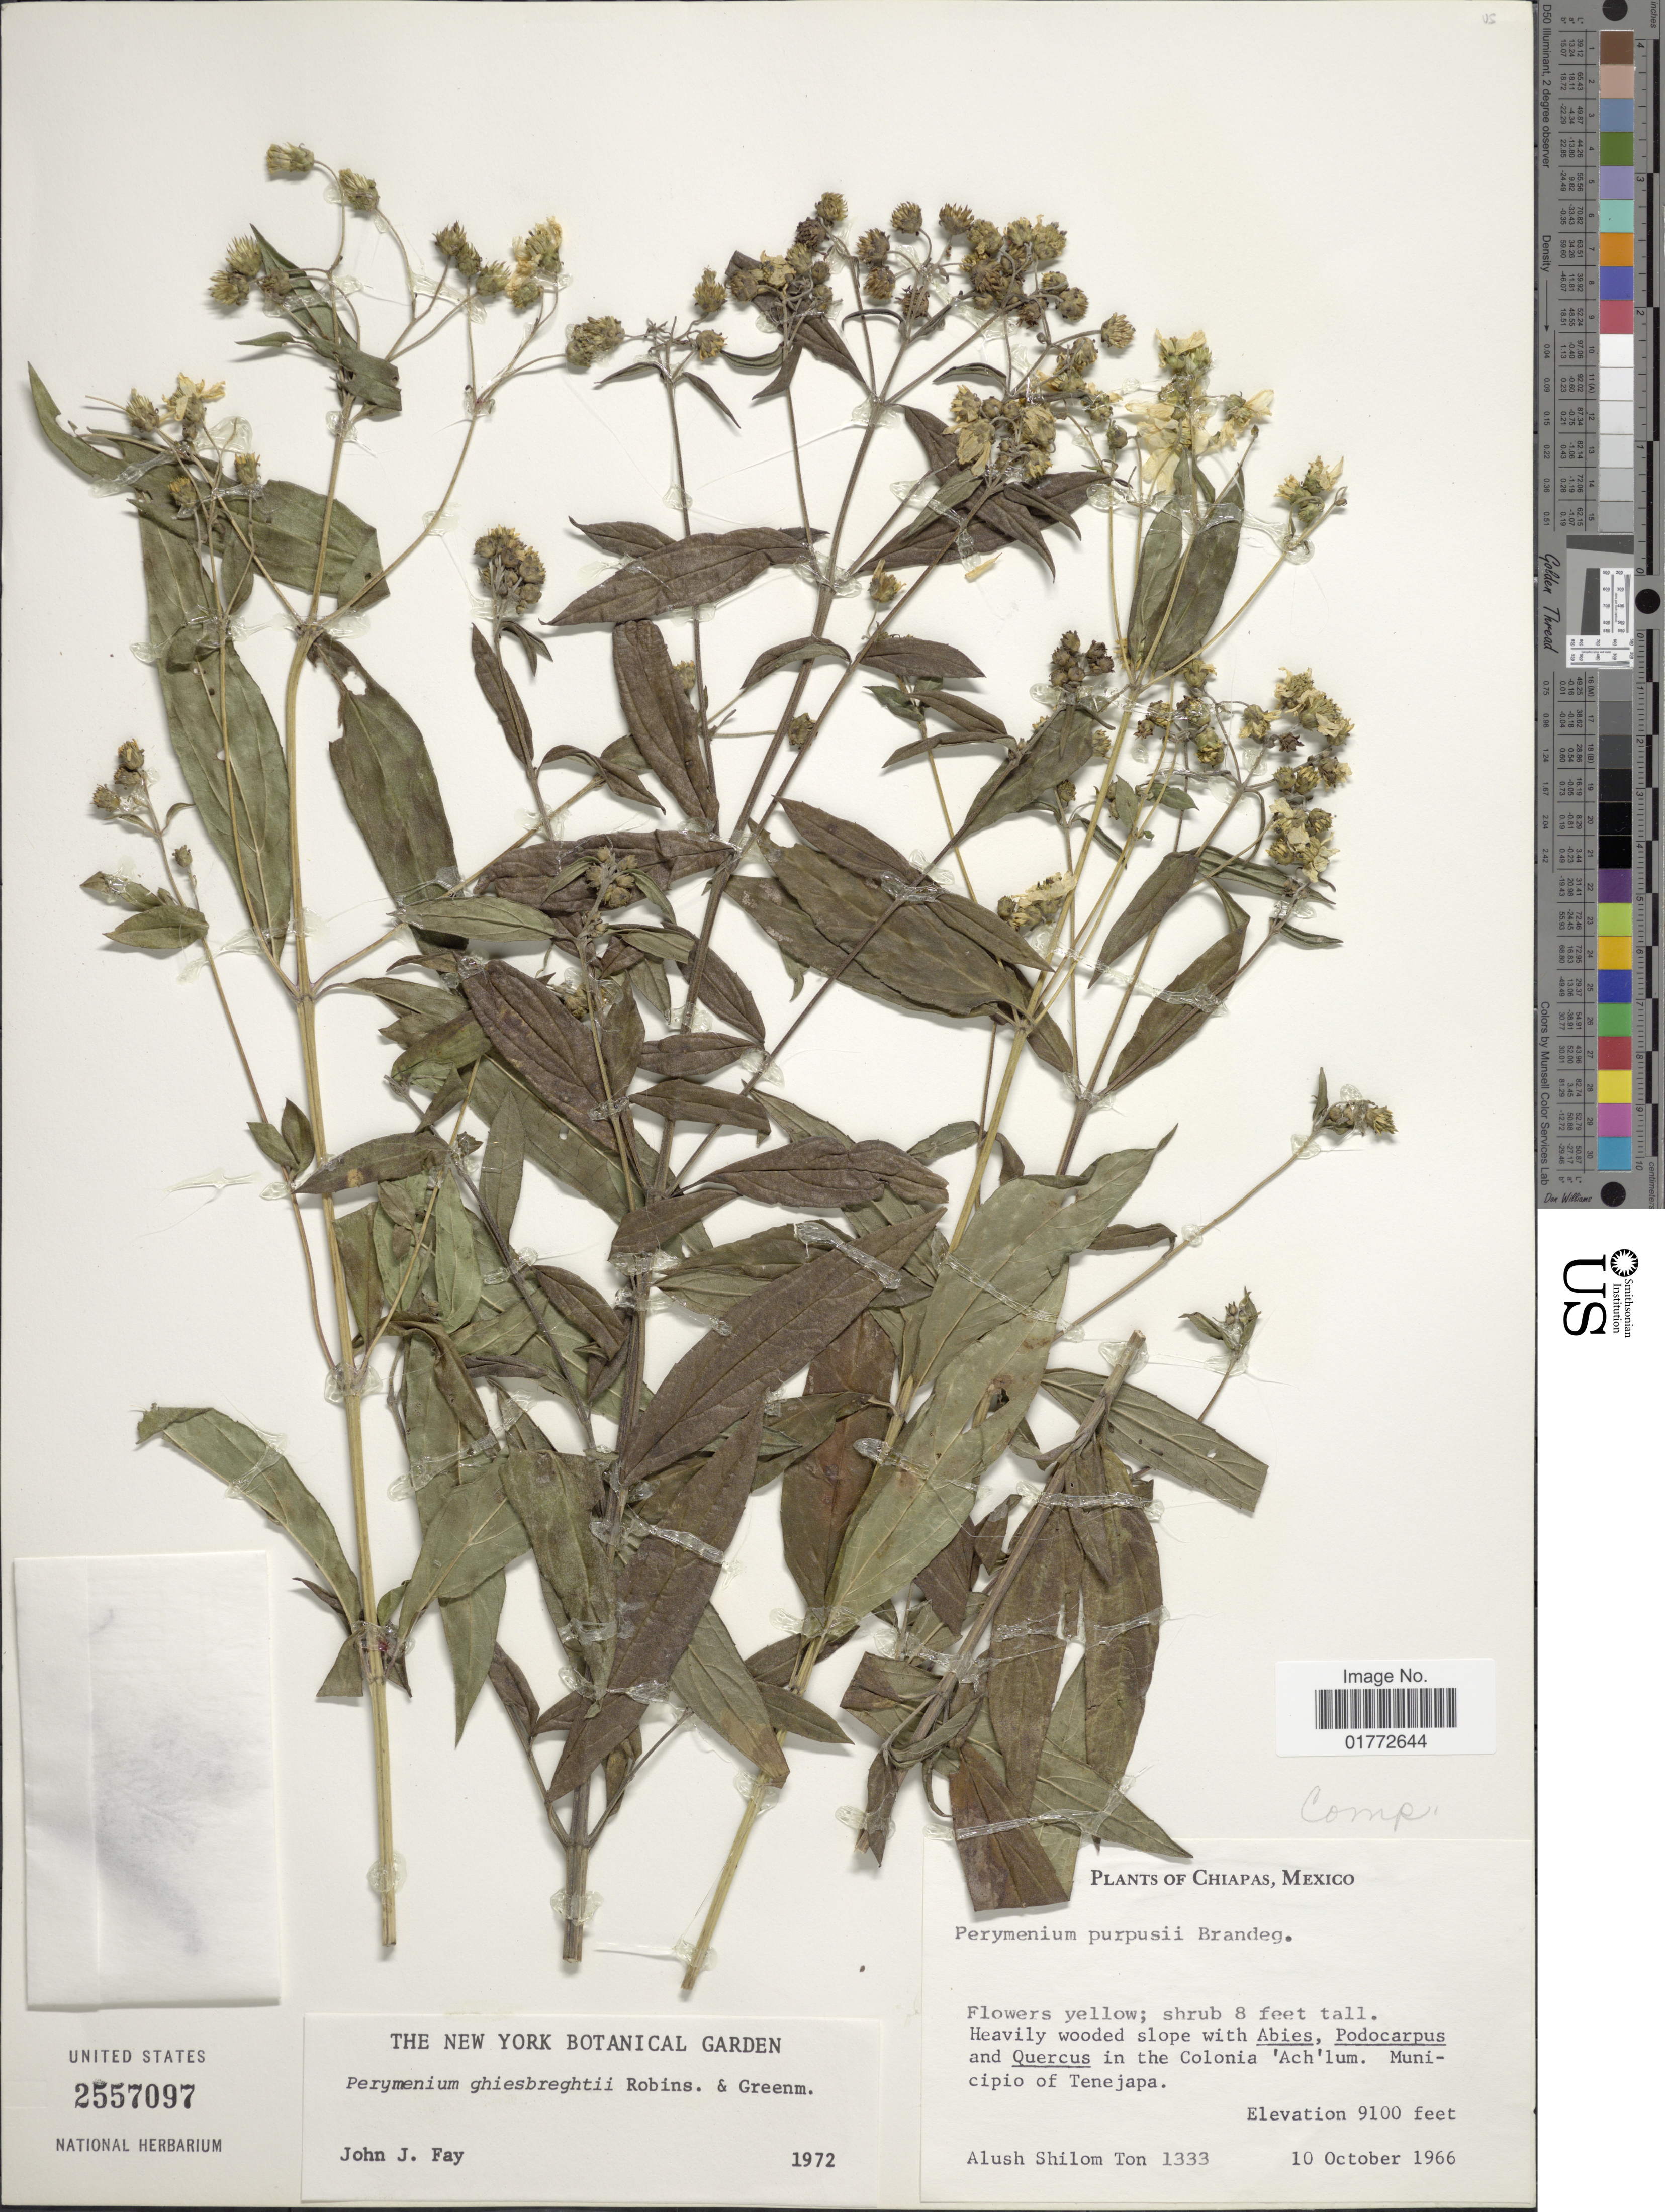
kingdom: Plantae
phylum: Tracheophyta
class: Magnoliopsida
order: Asterales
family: Asteraceae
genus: Perymenium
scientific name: Perymenium ghiesbreghtii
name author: B.L. Rob. & Greenm.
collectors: A. S. Ton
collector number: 1333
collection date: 1966-10-10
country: Mexico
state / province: Chiapas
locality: In the Colonia 'Ach'lum. Municipio of Tenejapa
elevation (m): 2774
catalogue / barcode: US 2557097